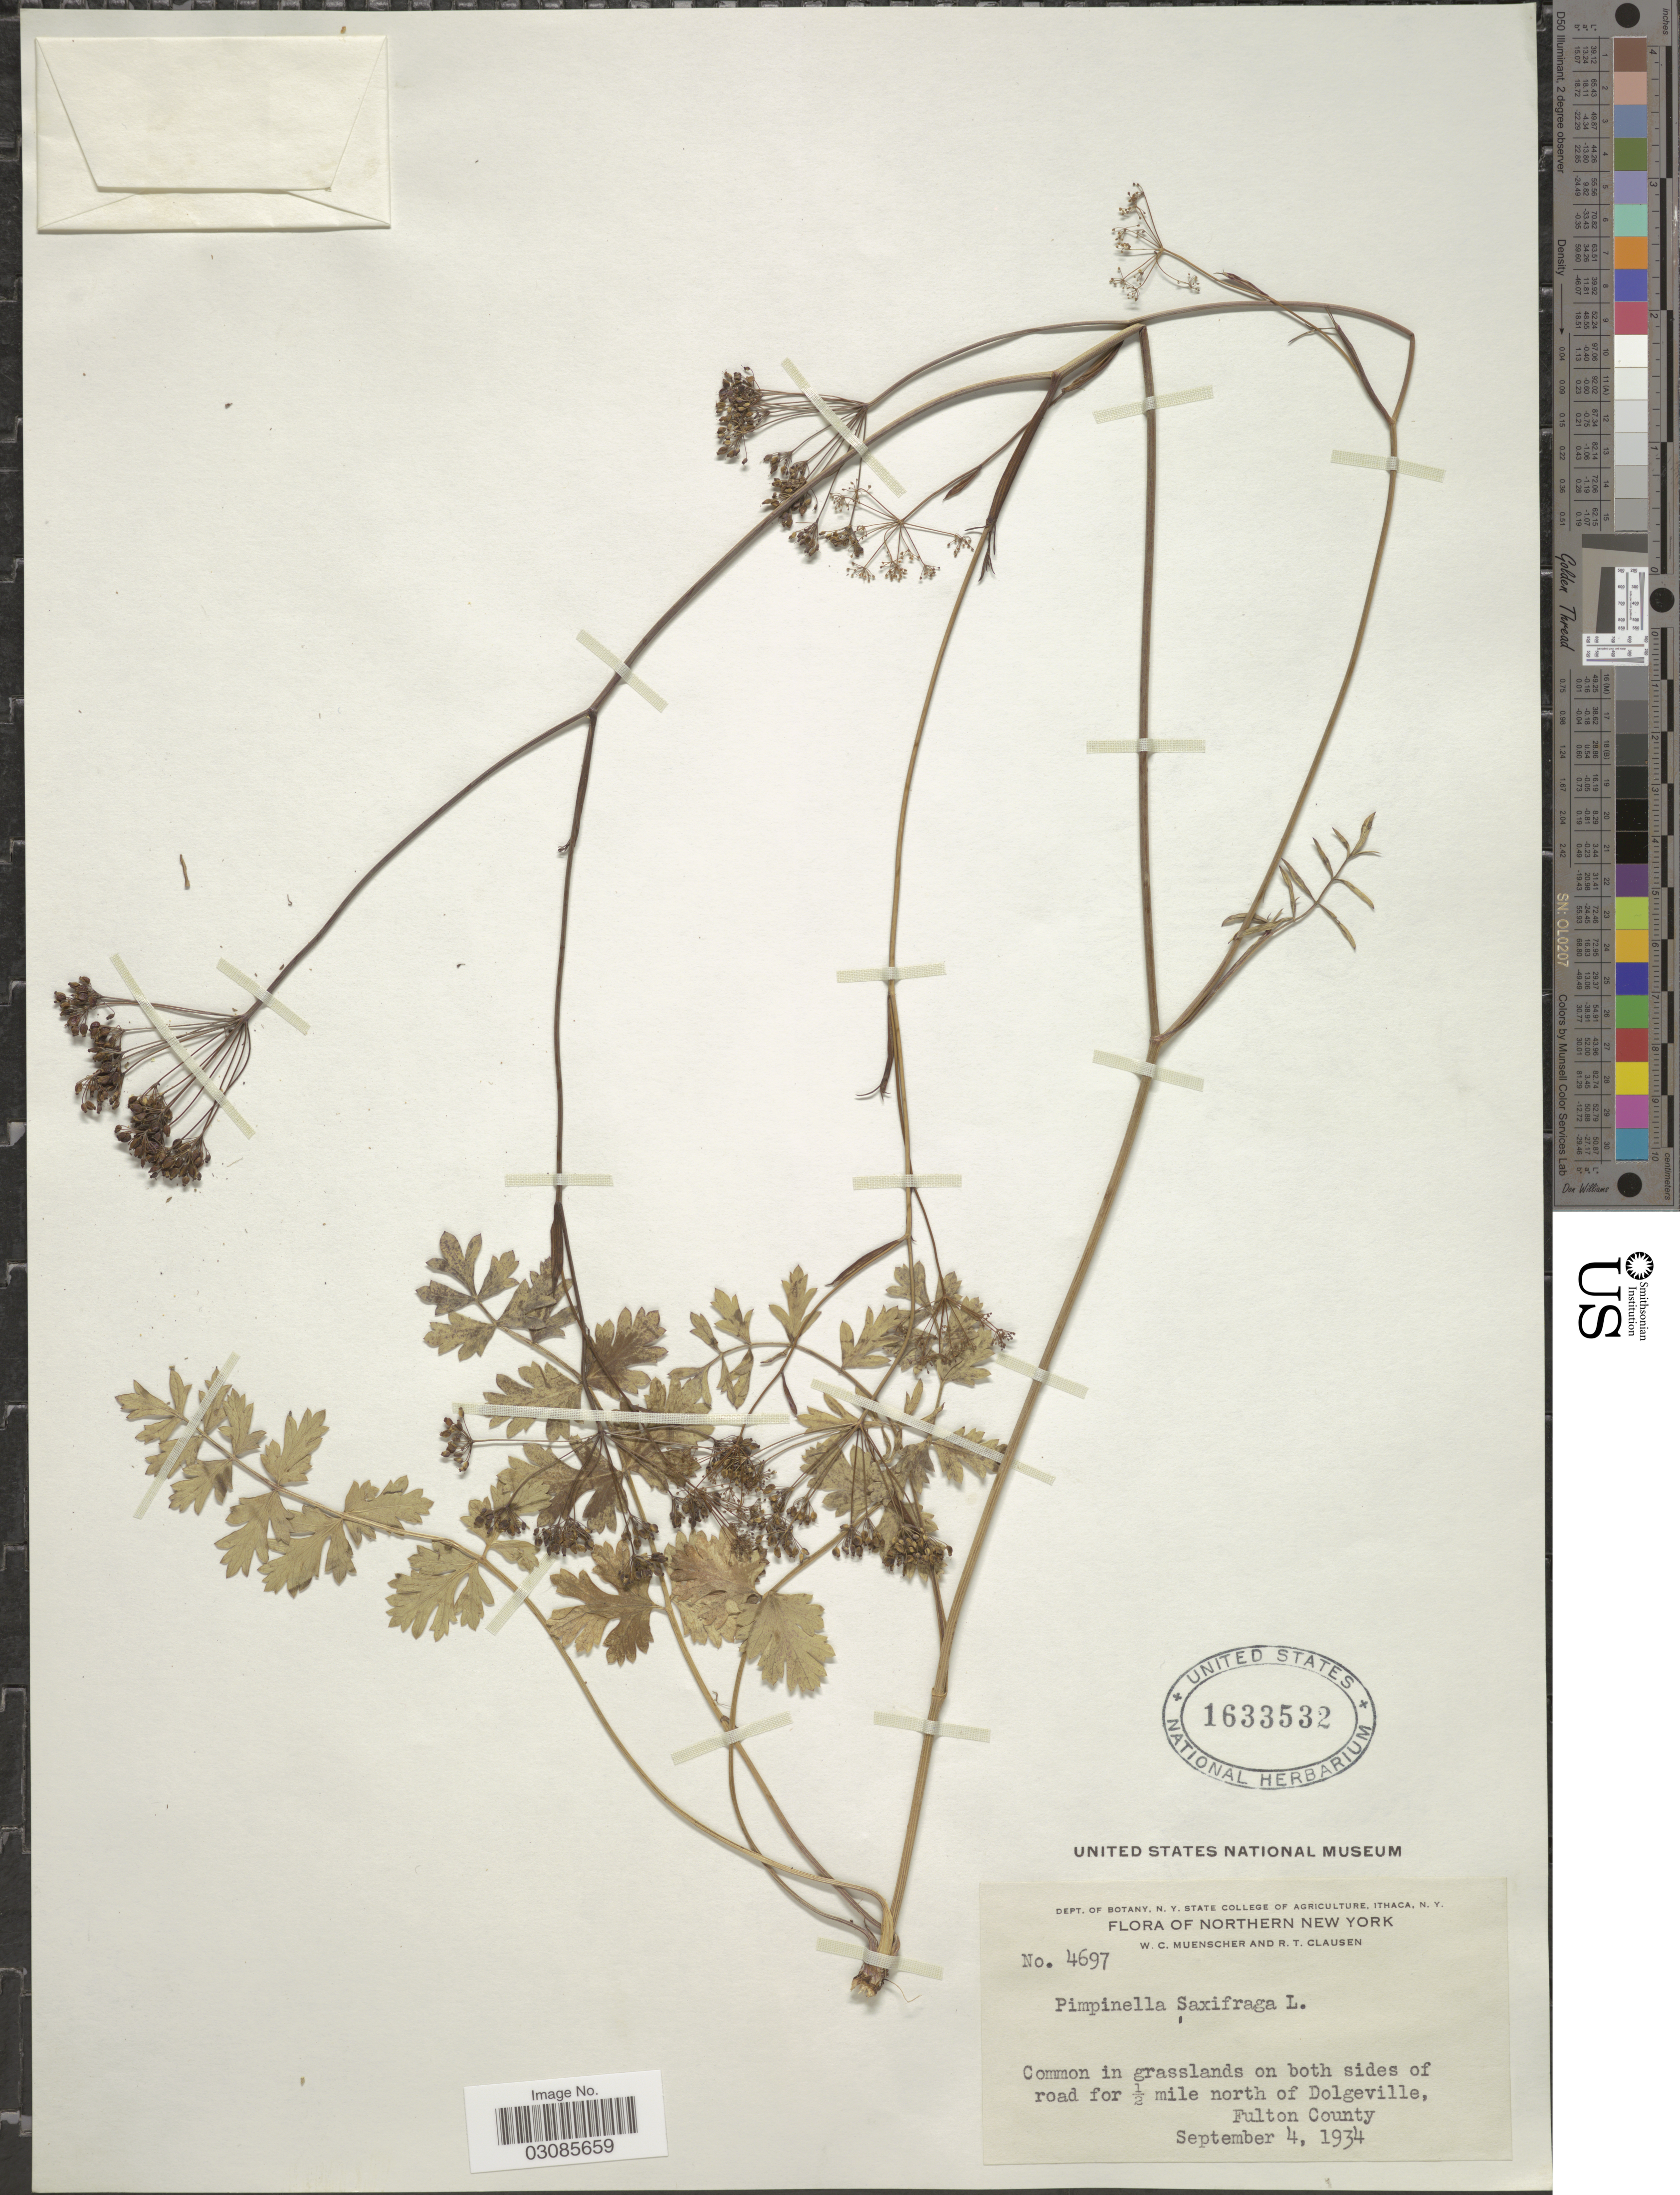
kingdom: Plantae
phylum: Tracheophyta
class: Magnoliopsida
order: Apiales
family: Apiaceae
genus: Pimpinella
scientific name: Pimpinella saxifraga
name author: L.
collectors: W. Muenscher & R. T. Clausen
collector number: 4697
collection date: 1934-09-04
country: United States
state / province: New York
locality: Northern New York. On both sides of road for ½ mile north of Dolgeville, Fulton County.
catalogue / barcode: US 1633532